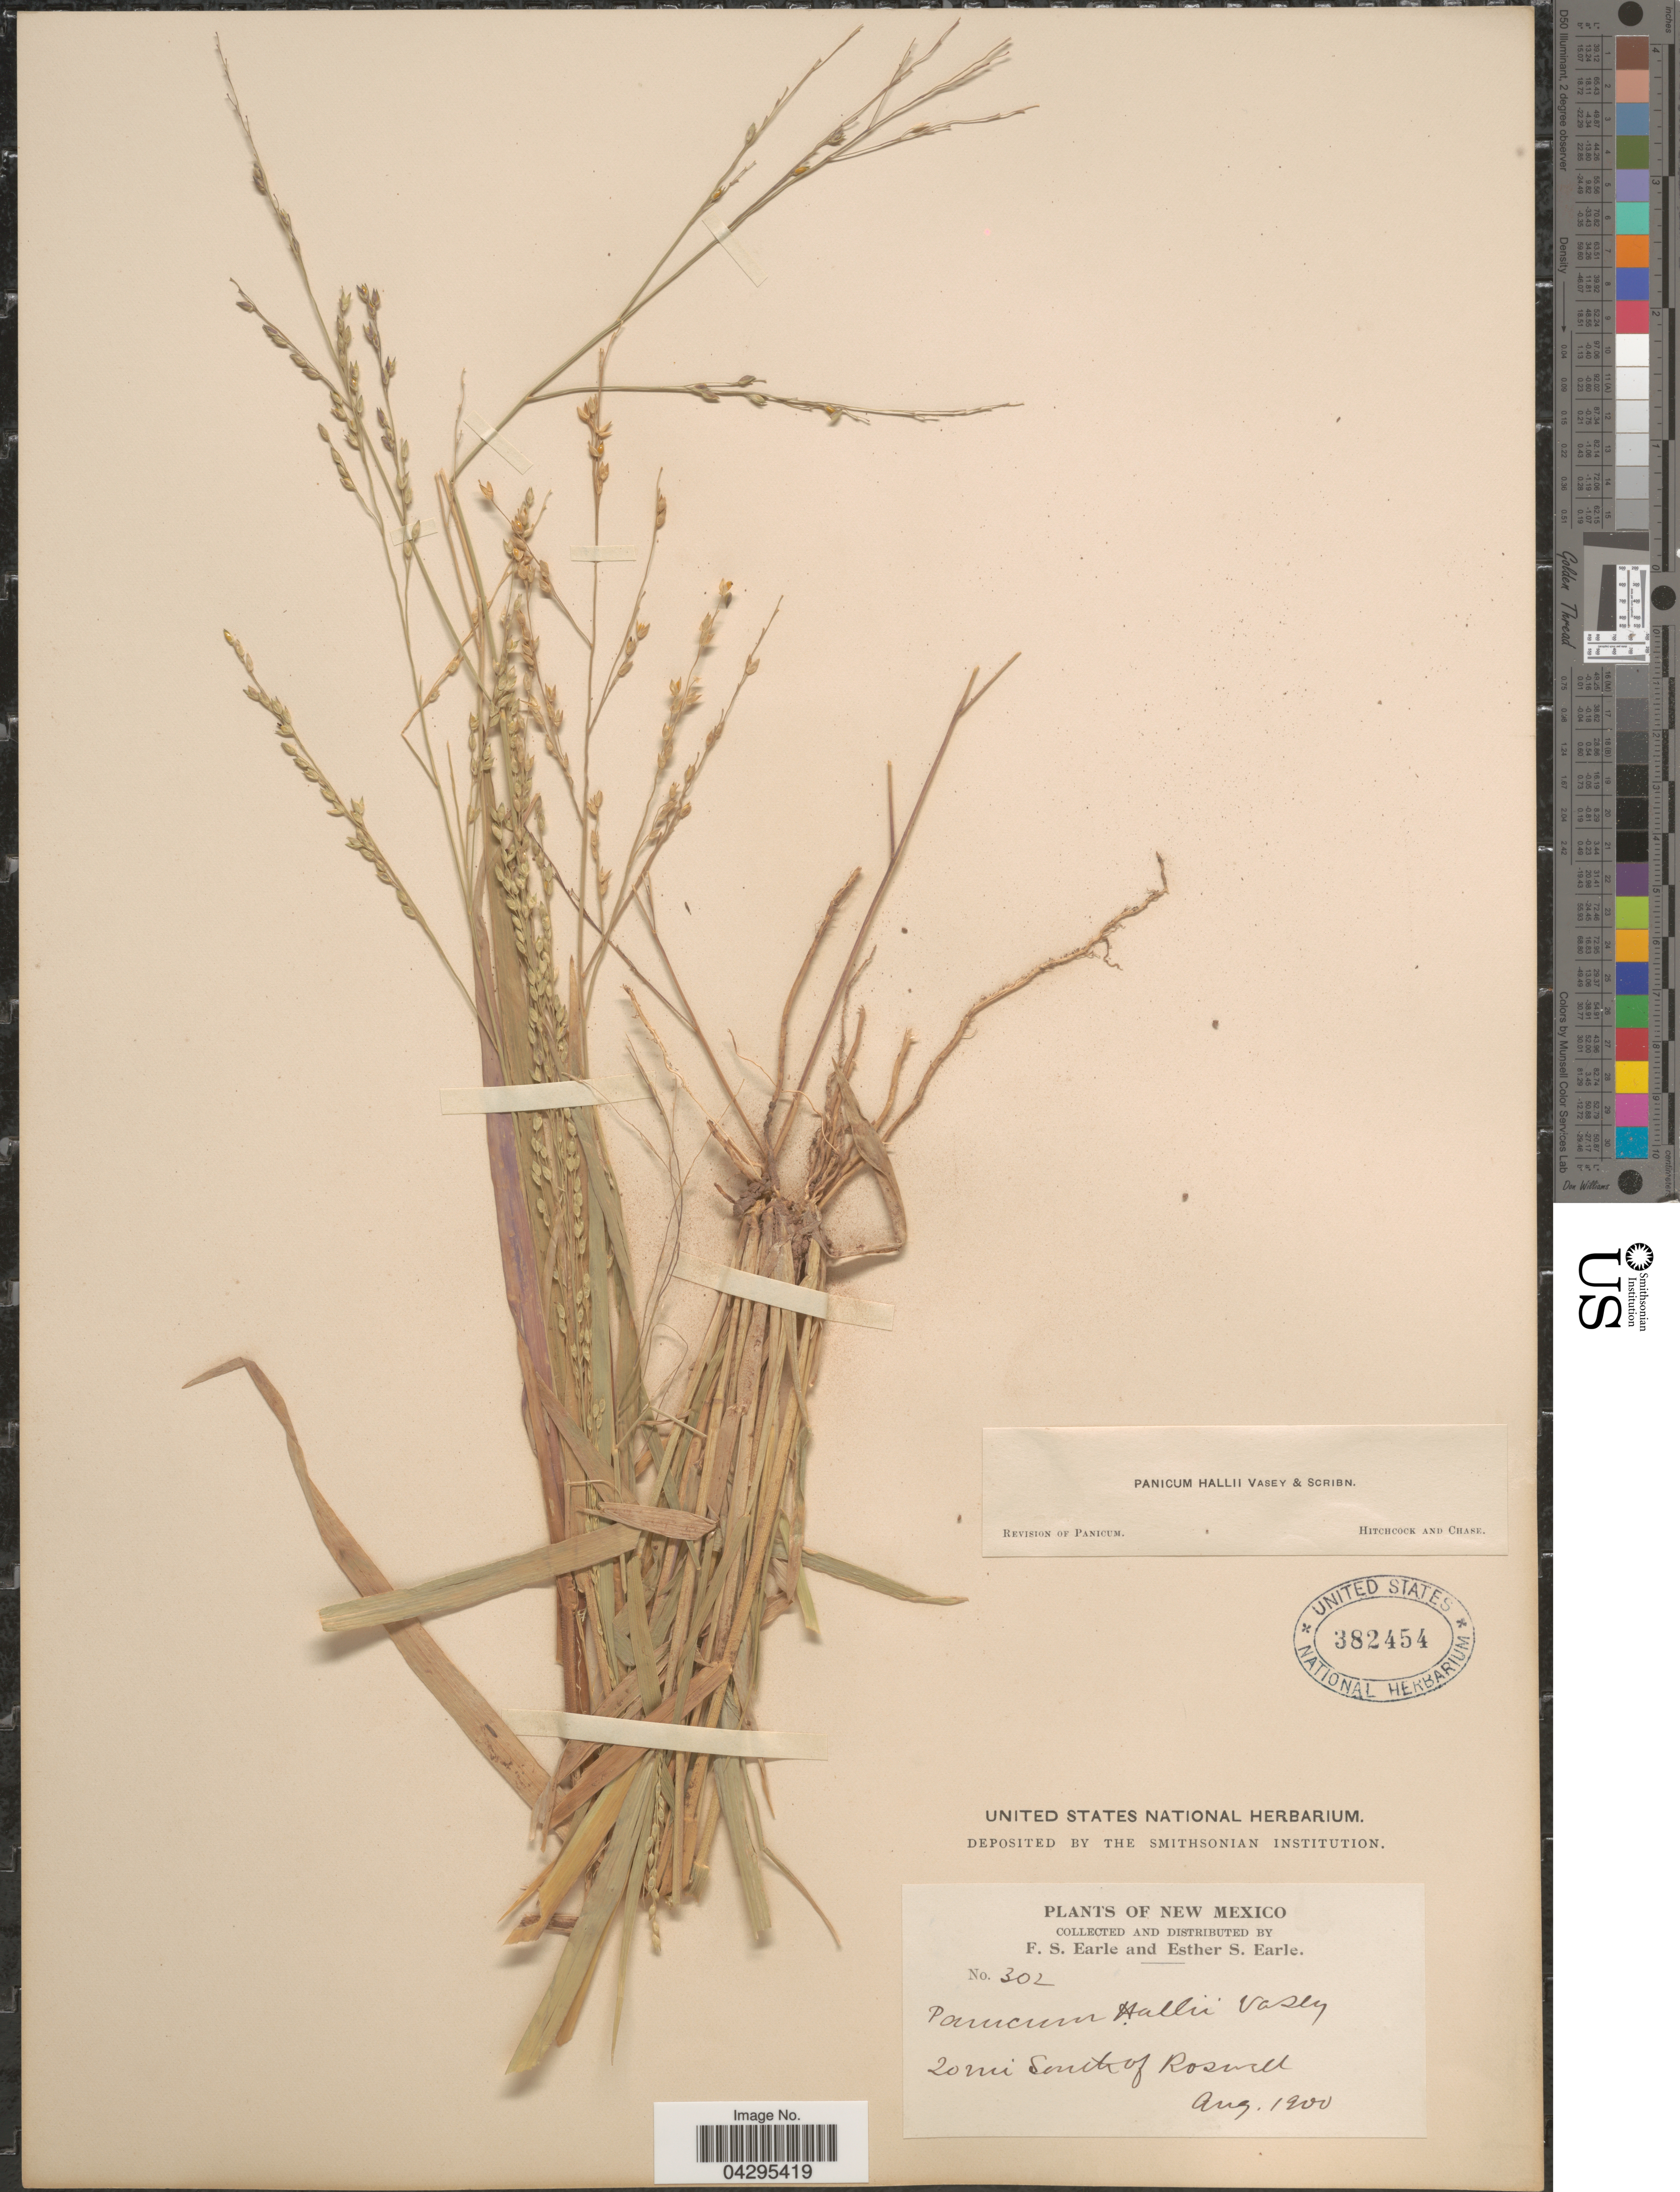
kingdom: Plantae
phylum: Tracheophyta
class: Liliopsida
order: Poales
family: Poaceae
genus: Panicum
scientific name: Panicum hallii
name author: Vasey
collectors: F. S. Earle & E. S. Earle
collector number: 302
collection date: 1900-08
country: United States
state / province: New Mexico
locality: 20 mi South of Roswell.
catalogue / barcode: US 382454